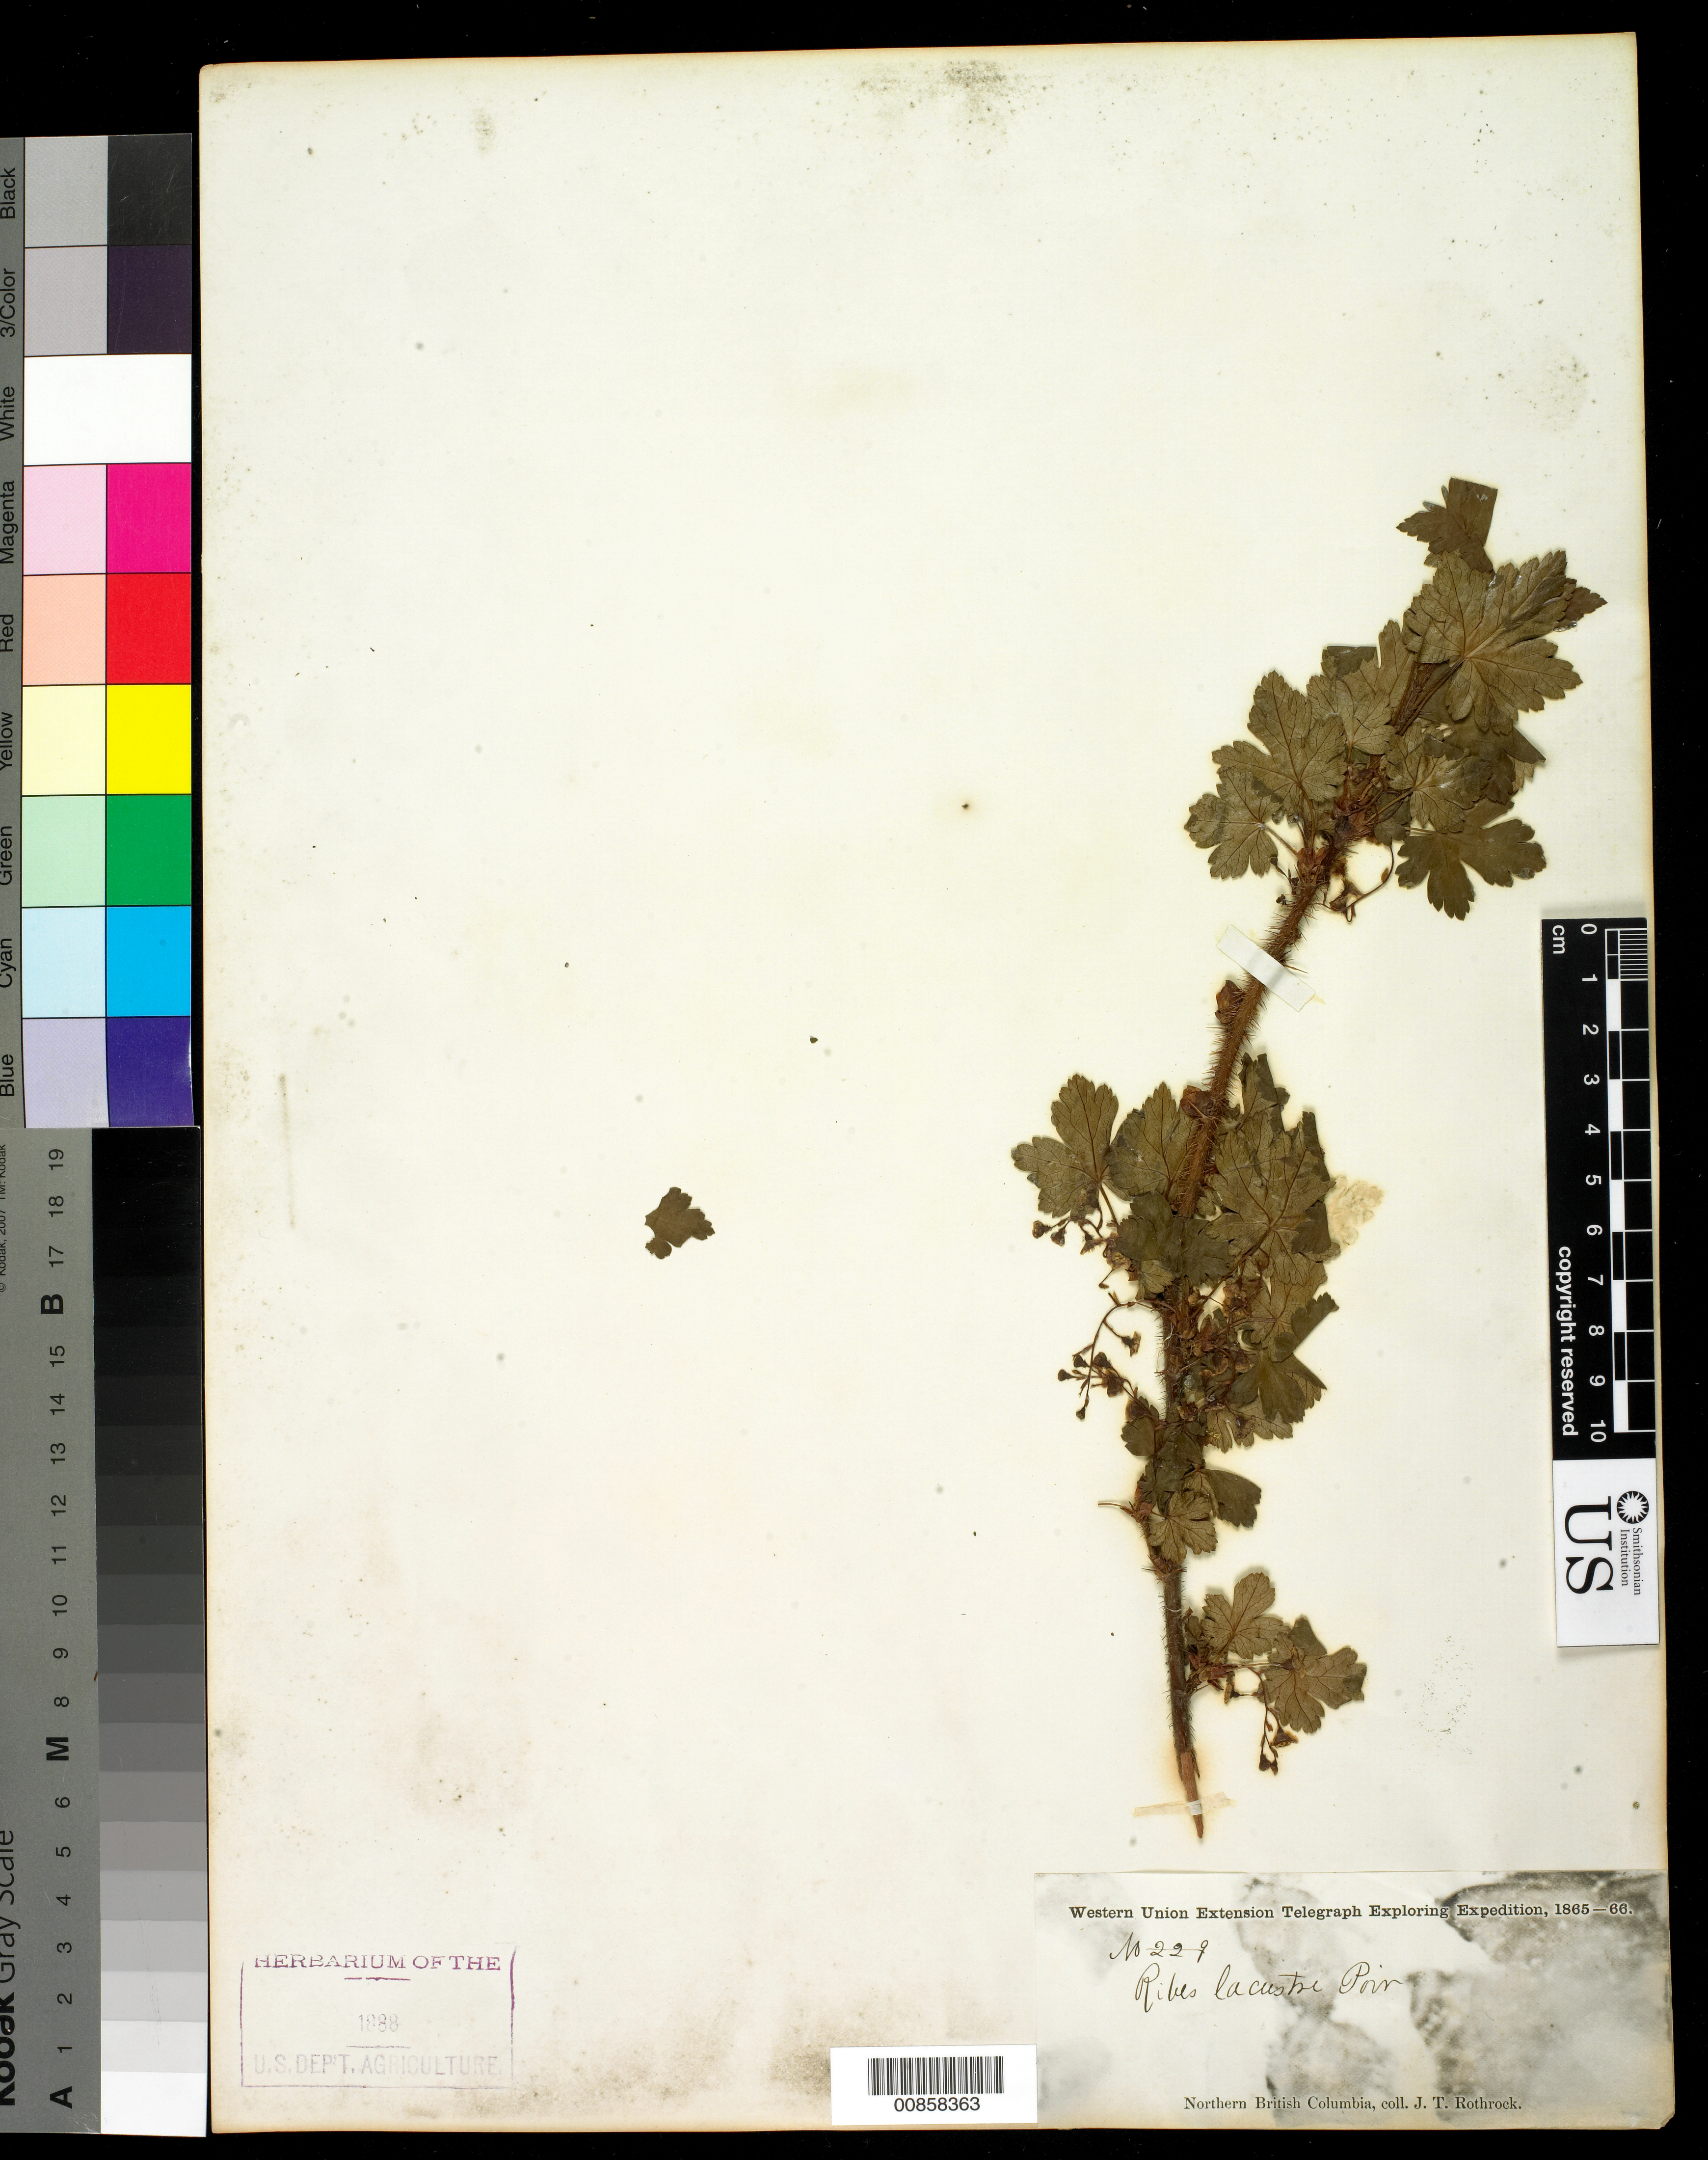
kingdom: Plantae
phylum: Tracheophyta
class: Magnoliopsida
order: Saxifragales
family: Grossulariaceae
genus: Ribes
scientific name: Ribes lacustre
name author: (Pers.) Poir.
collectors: J. T. Rothrock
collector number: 229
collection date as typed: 1865 to -- --- 1866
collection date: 1865/1866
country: Canada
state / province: British Columbia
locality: Northern British Columbia